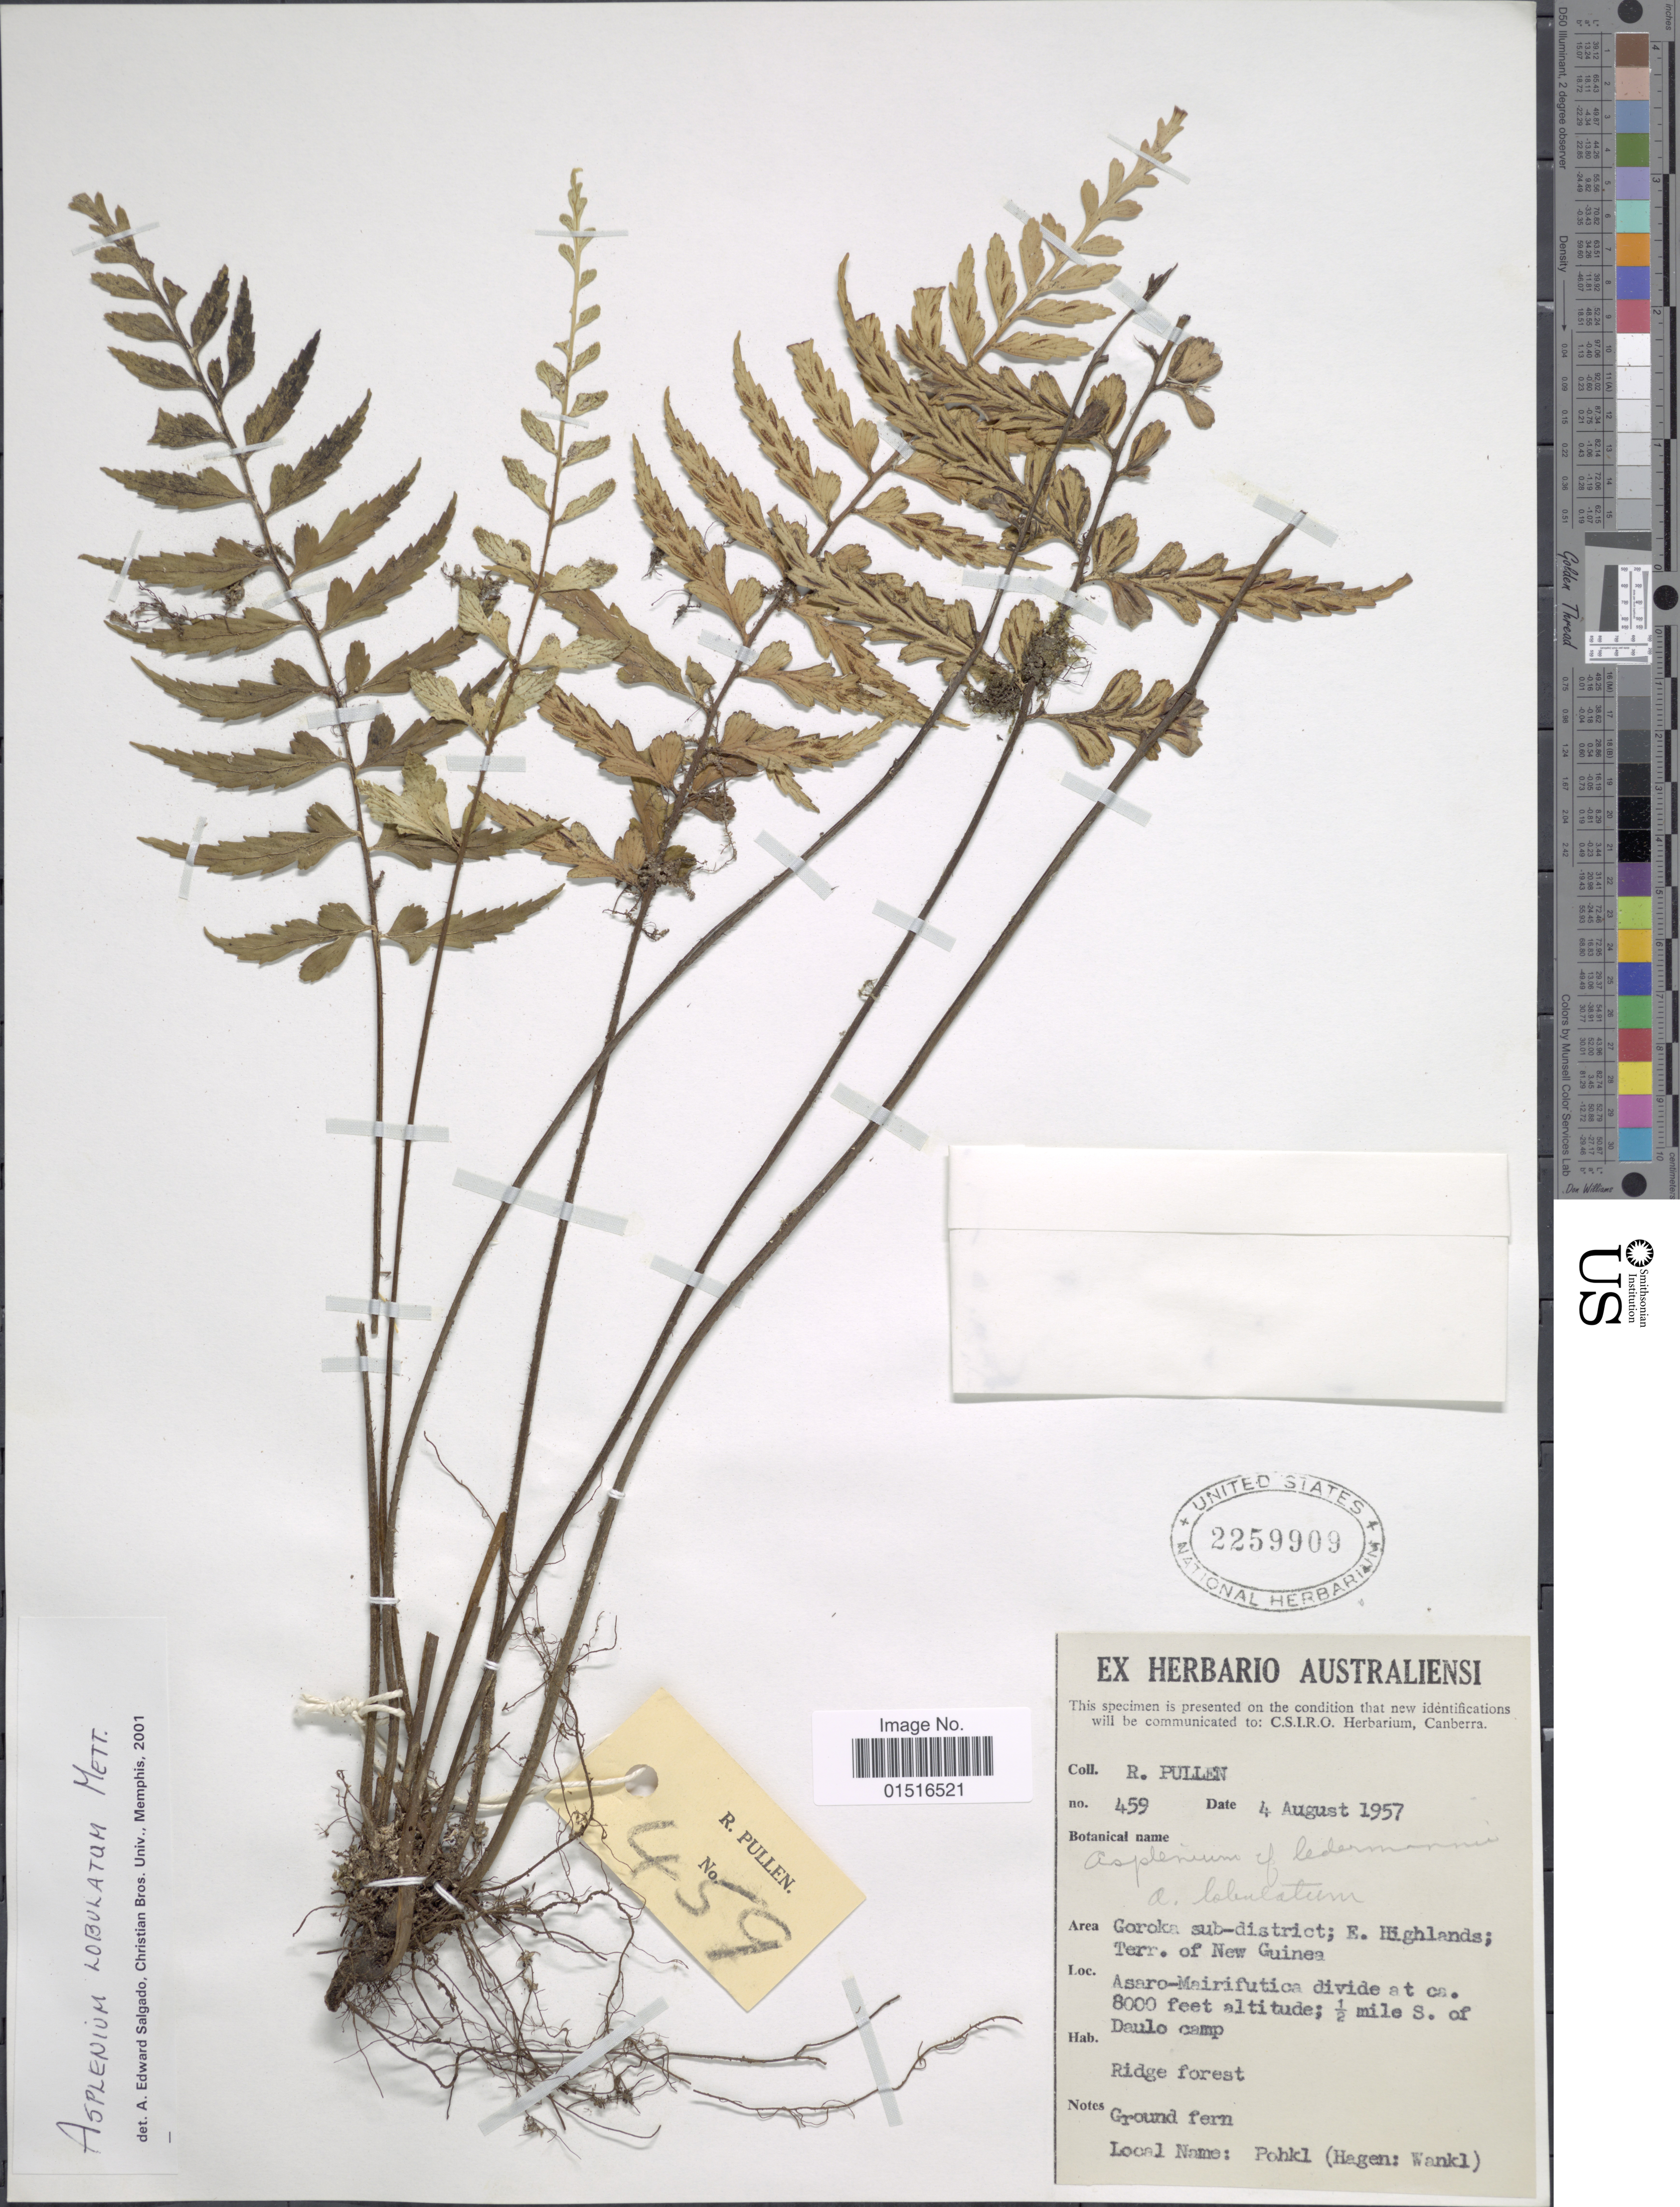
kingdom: Plantae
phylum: Tracheophyta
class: Polypodiopsida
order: Polypodiales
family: Aspleniaceae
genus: Asplenium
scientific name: Asplenium lobulatum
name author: Mett.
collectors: R. Pullen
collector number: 459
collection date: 1957-08-04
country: Papua New Guinea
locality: Goroka sub-district; E. Highlands; Terr. of New Guinea, Asaro-Mairifutica divide; 1/2 mile S. of Daulo Camp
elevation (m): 2438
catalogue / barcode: US 2259909